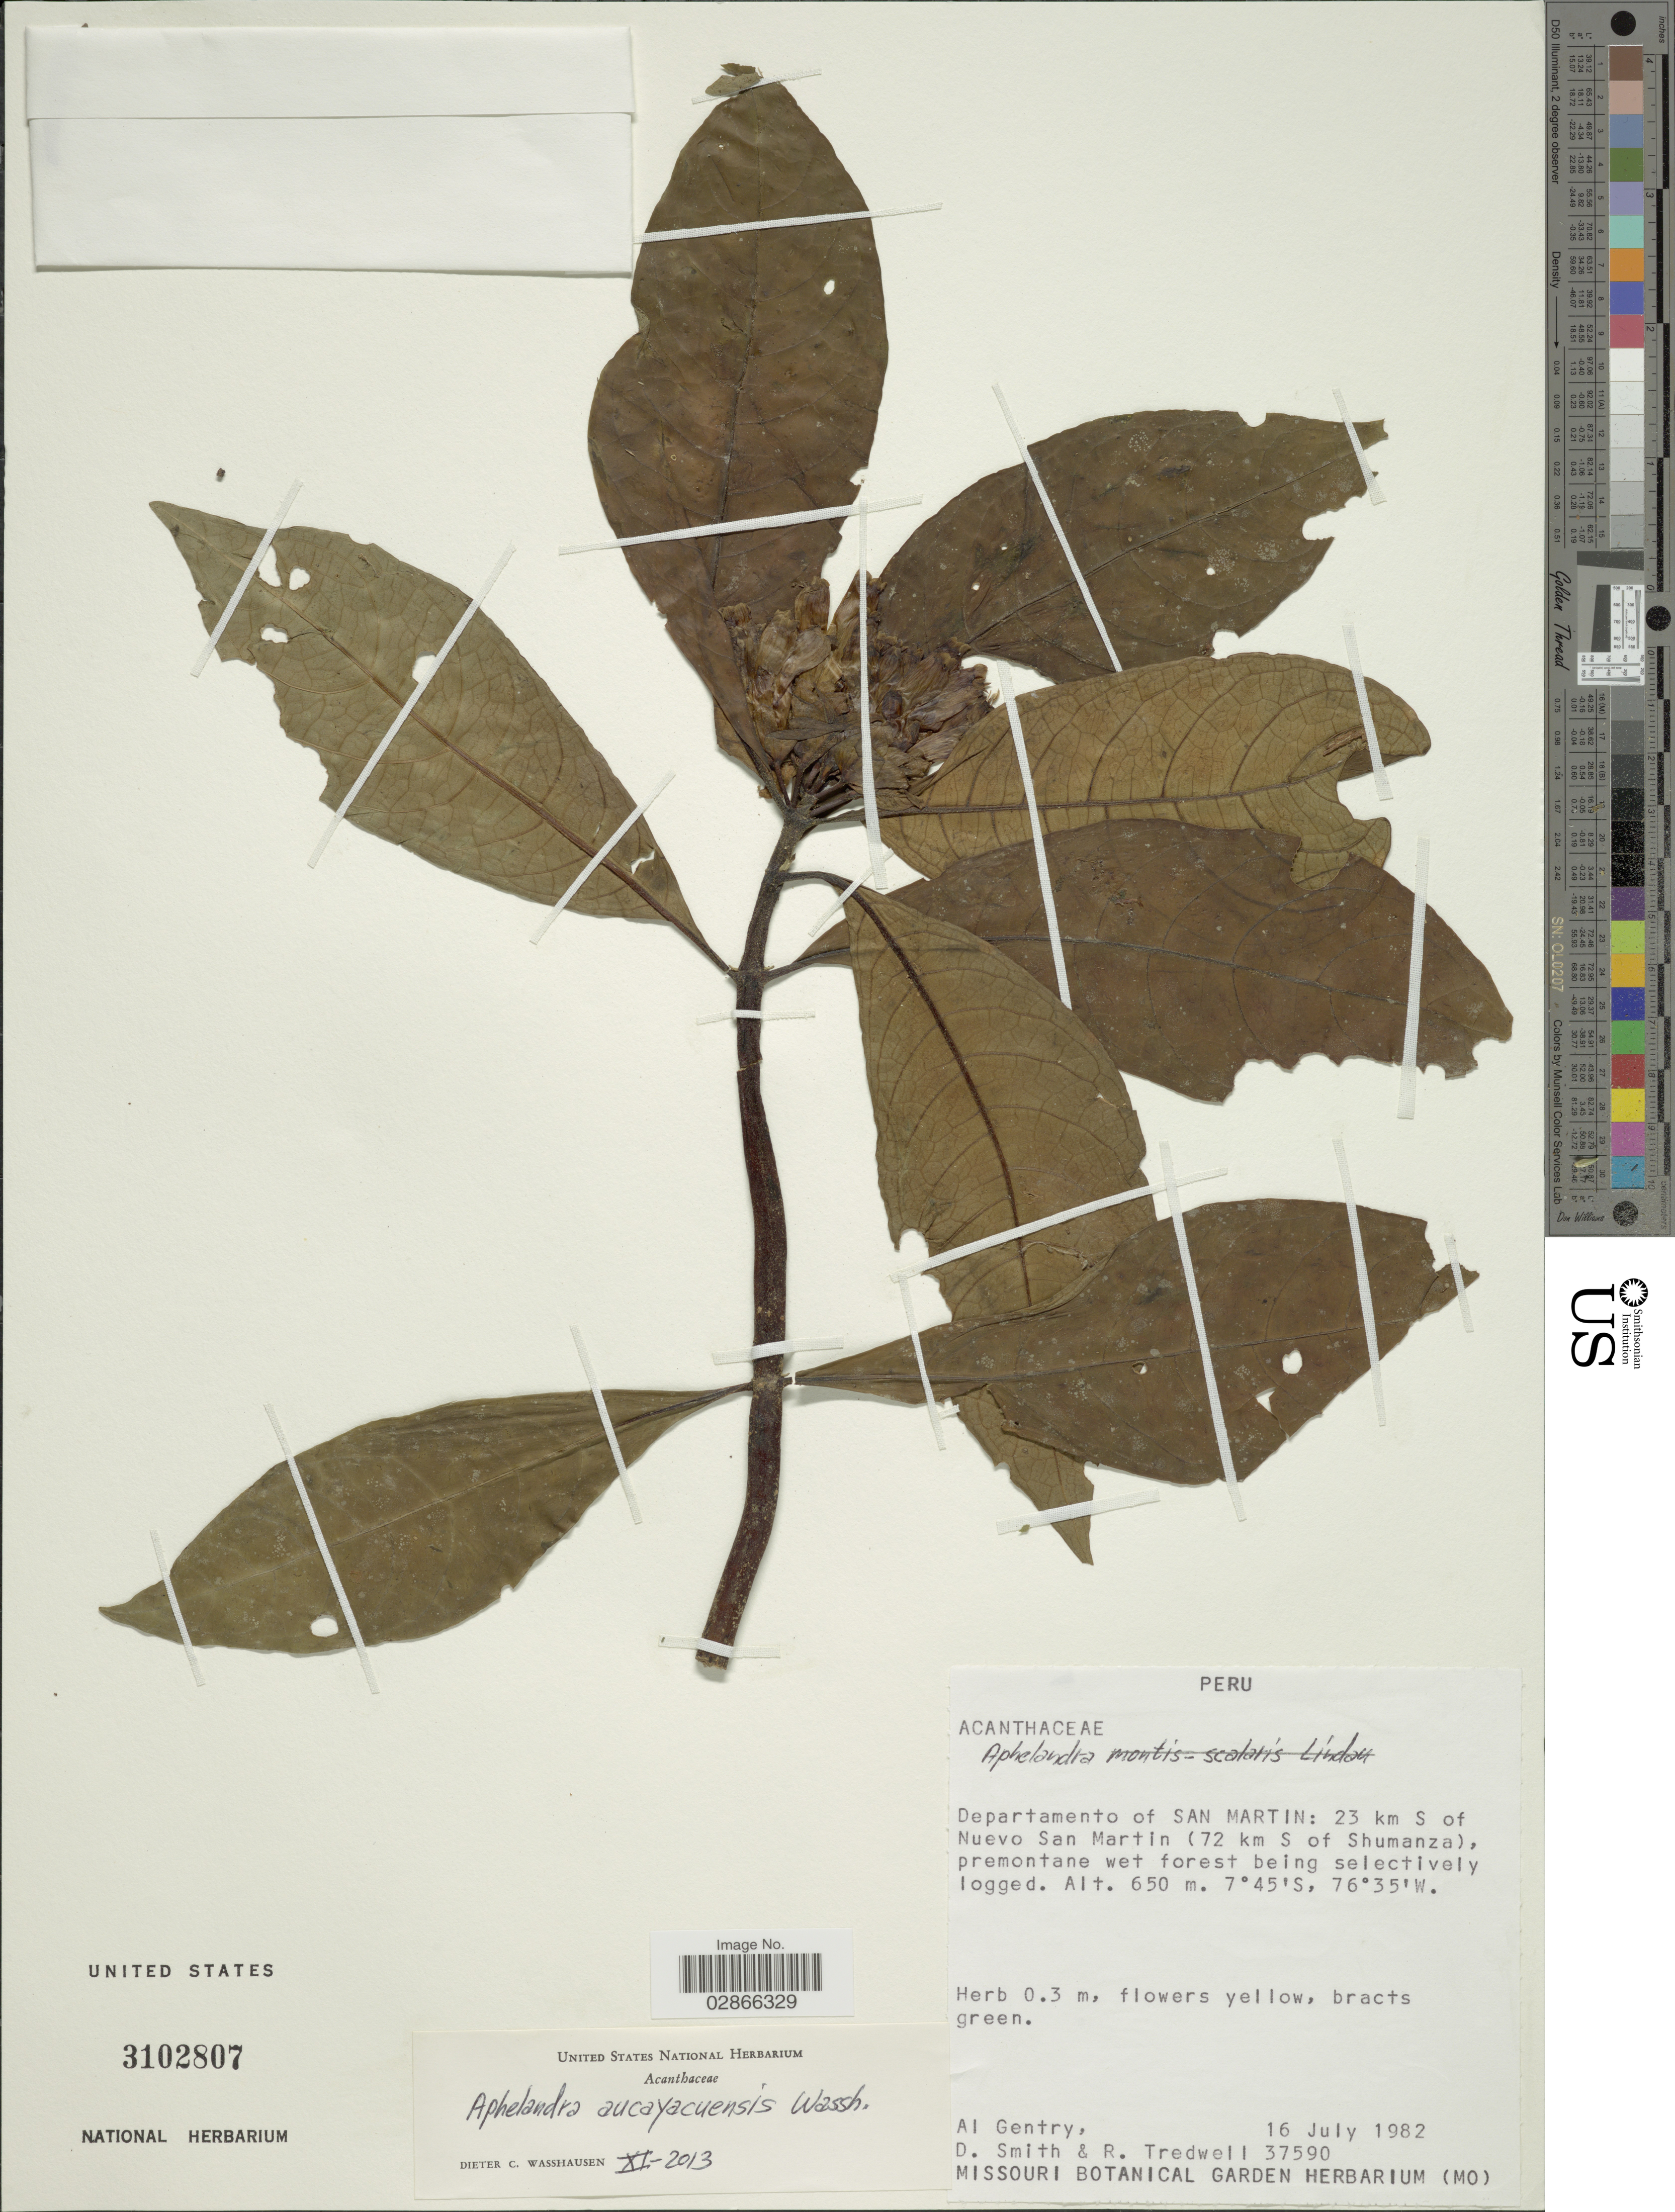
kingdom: Plantae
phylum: Tracheophyta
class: Magnoliopsida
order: Lamiales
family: Acanthaceae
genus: Aphelandra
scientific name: Aphelandra aucayacuensis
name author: Wassh.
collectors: A. H. Gentry, D. Smith & R. Tredwell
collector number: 37590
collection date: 1982-07-16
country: Peru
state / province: San Martín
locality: Departamento of San Martin: 23 km S of Nuevo San Martin (72 km S of Shumanza).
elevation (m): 650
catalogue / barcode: US 3102807